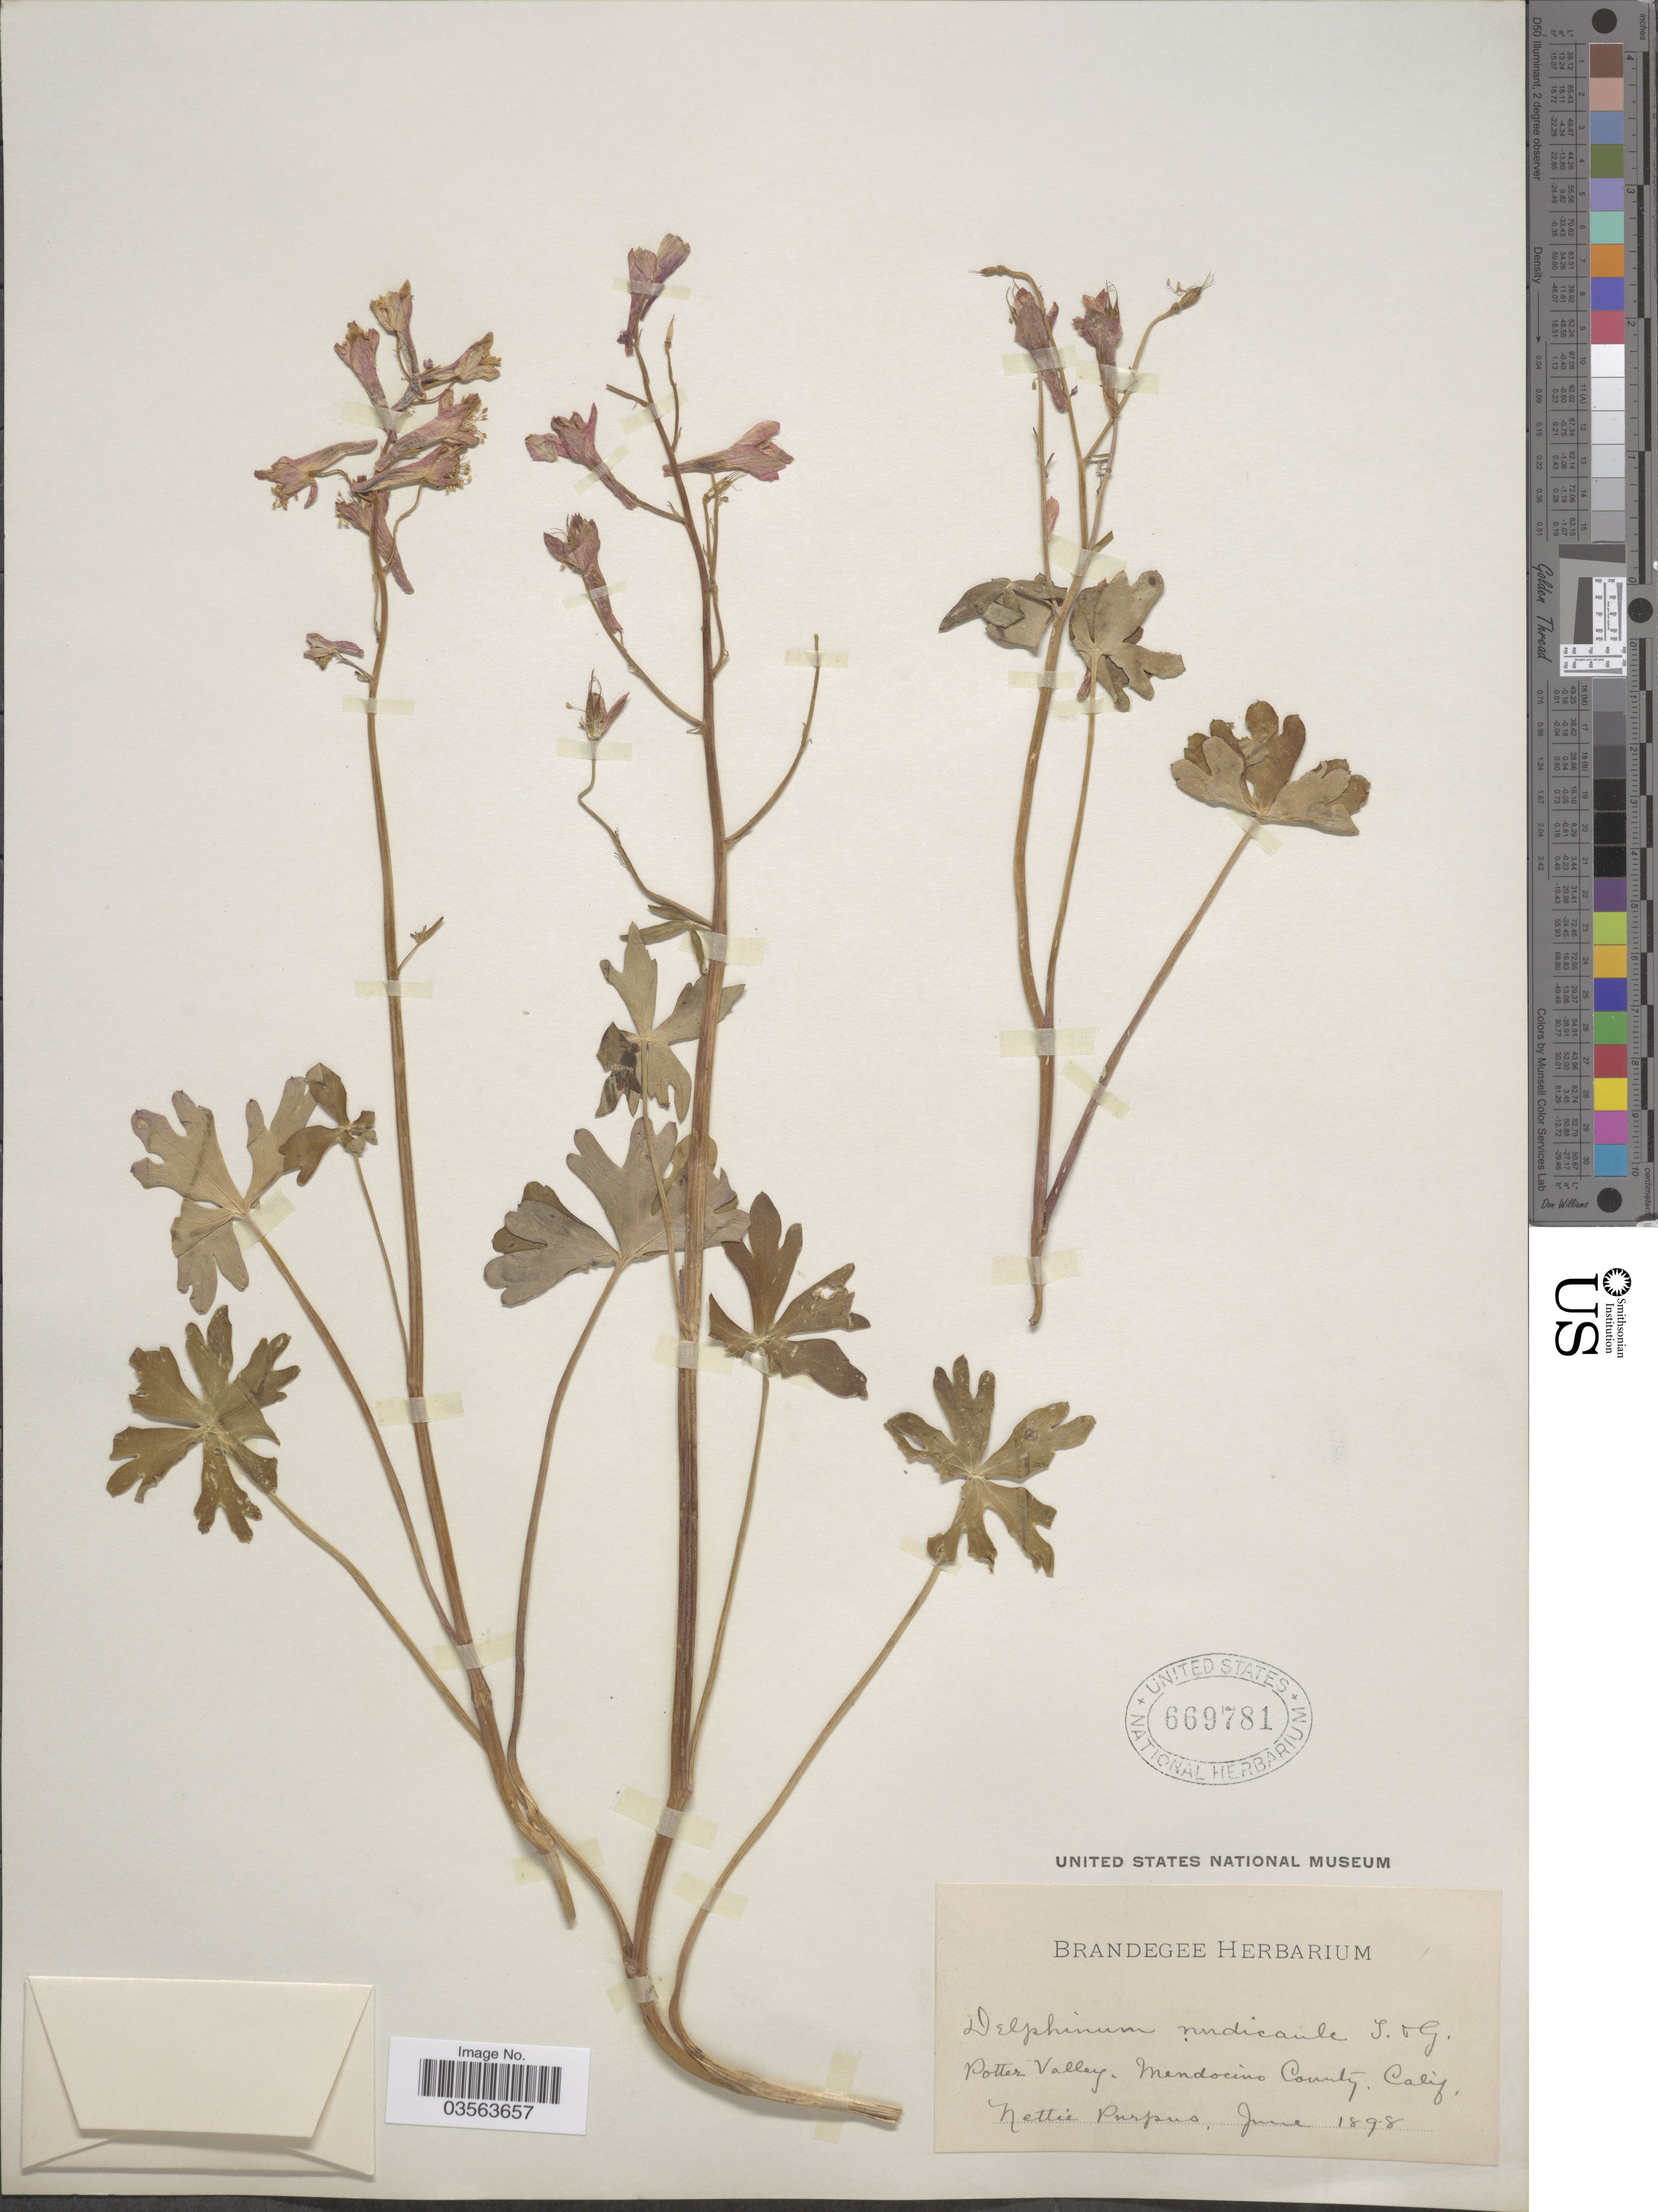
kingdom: Plantae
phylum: Tracheophyta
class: Magnoliopsida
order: Ranunculales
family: Ranunculaceae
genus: Delphinium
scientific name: Delphinium nudicaule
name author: Torr. & A. Gray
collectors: N. Purpus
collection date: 1898-06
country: United States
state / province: California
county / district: Mendocino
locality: Potter Valley. Mendocino County.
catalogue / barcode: US 669781